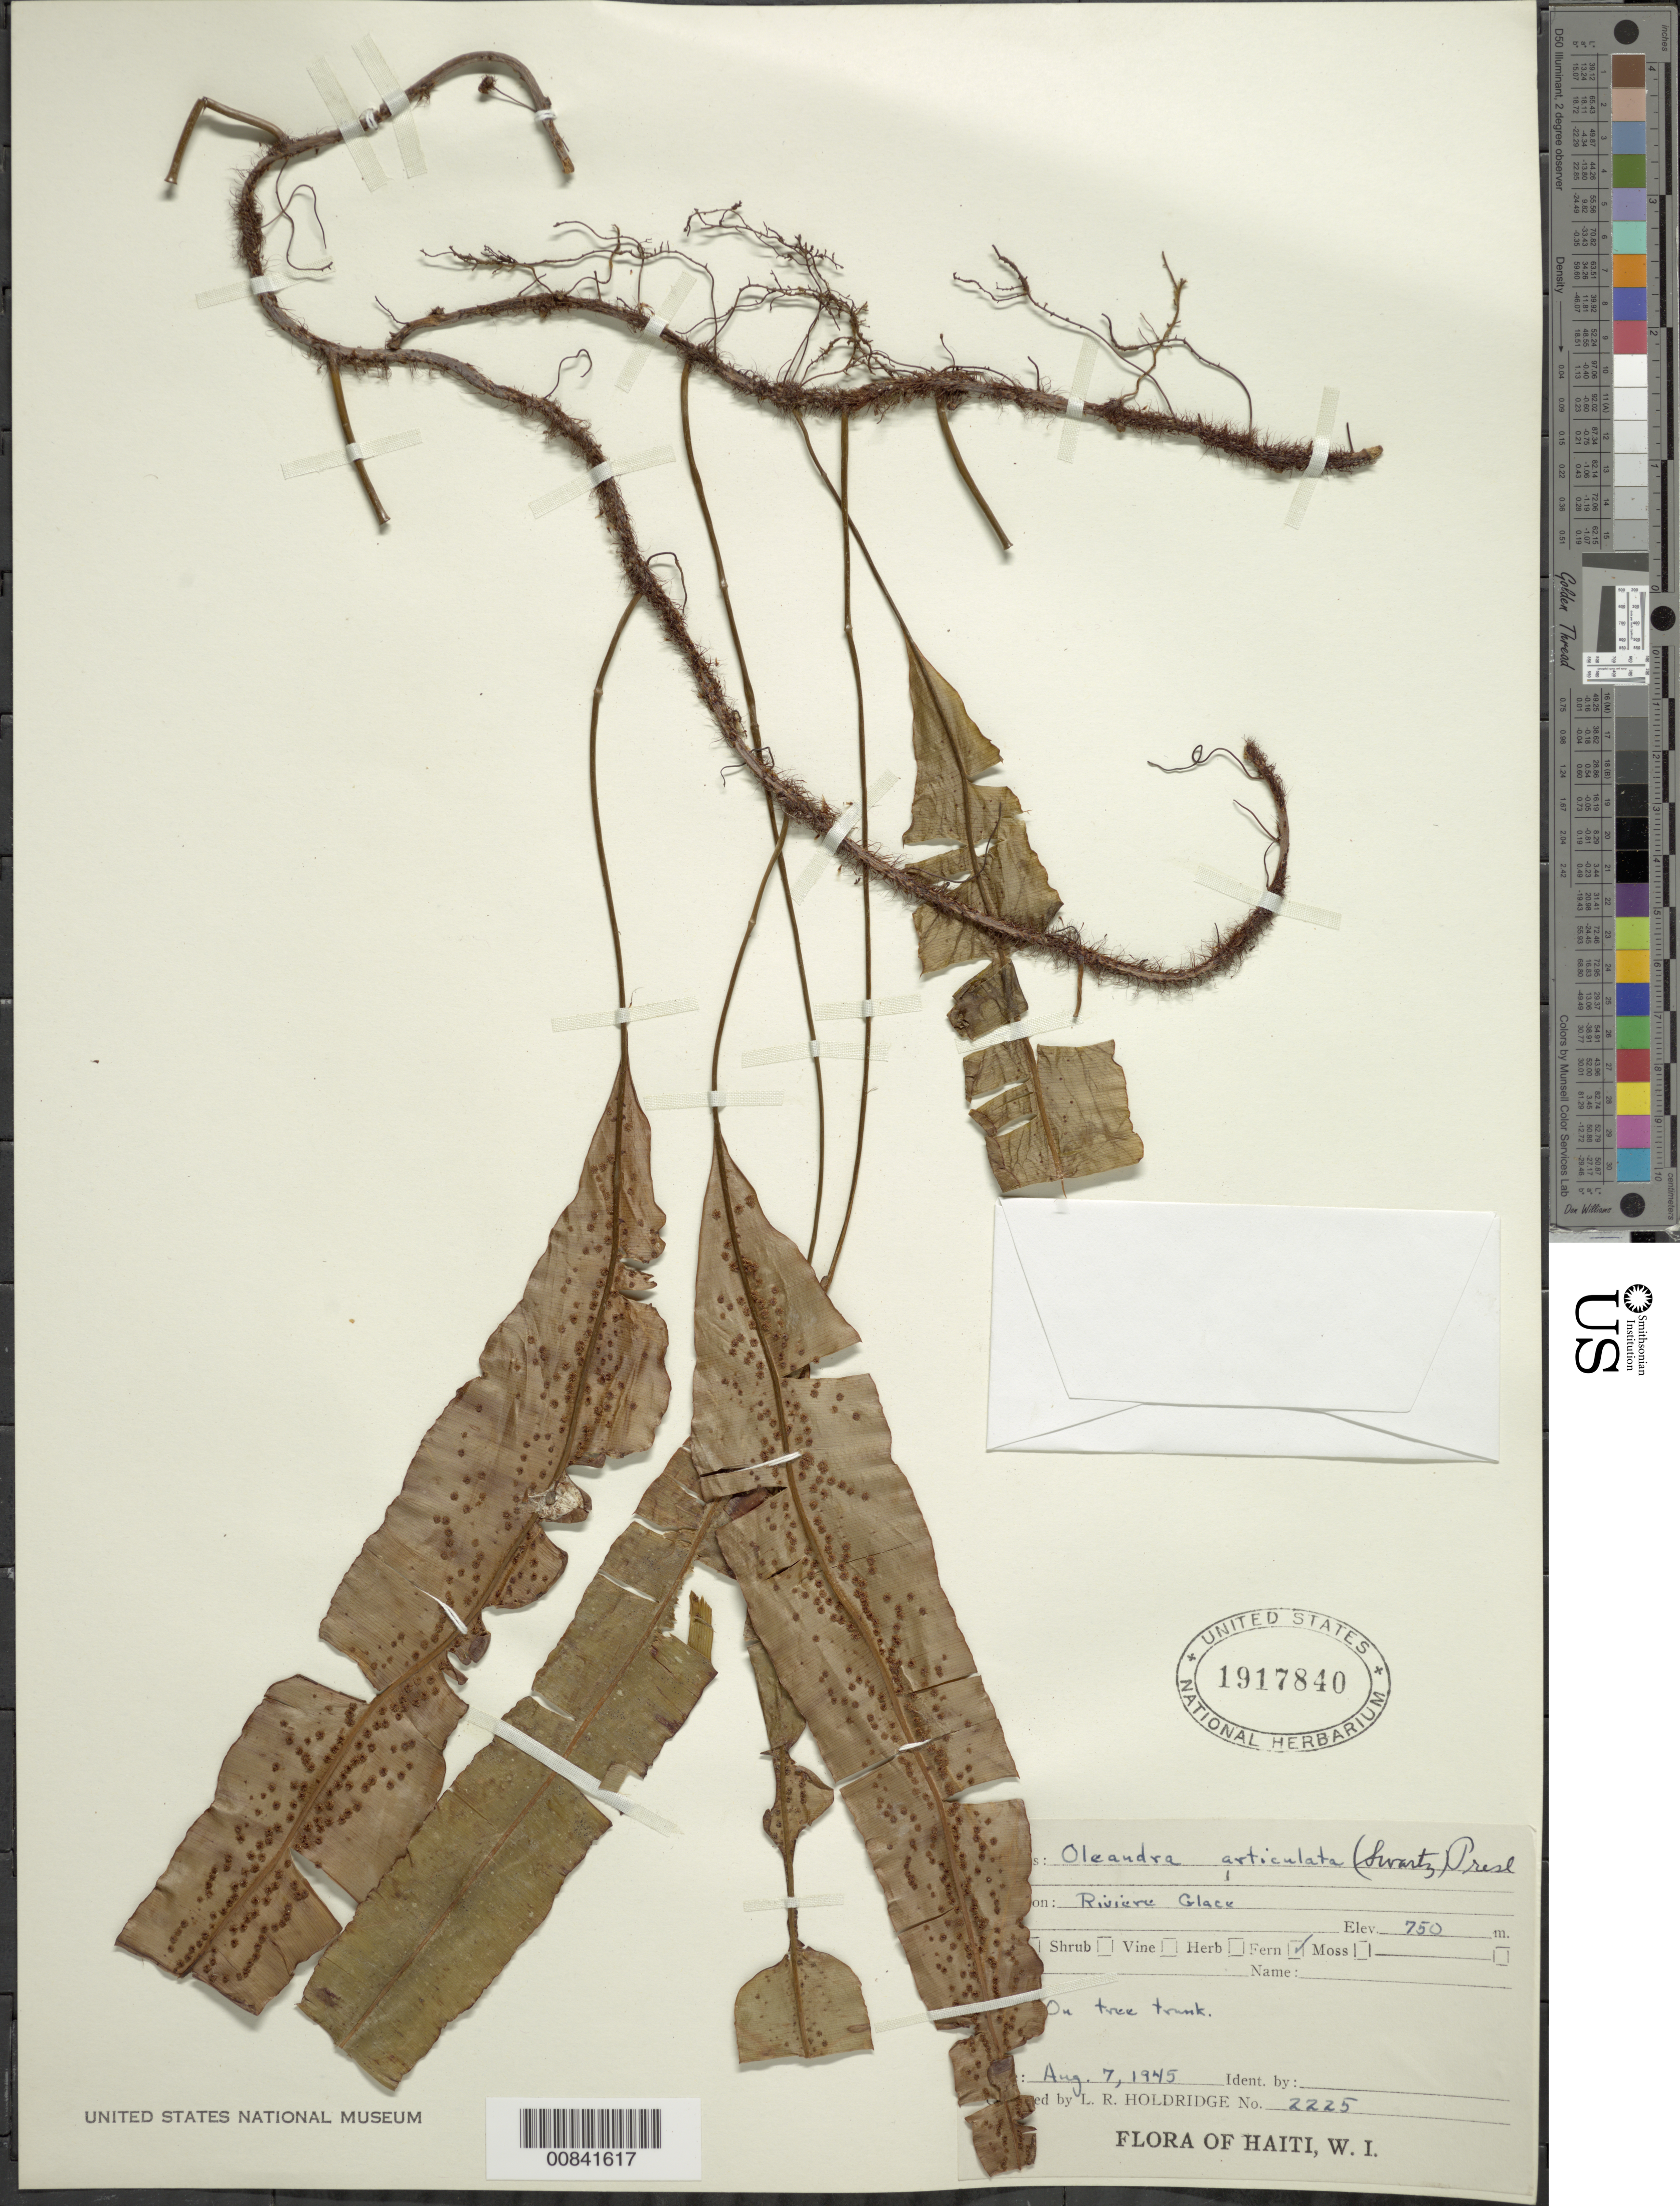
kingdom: Plantae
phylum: Tracheophyta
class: Polypodiopsida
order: Polypodiales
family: Oleandraceae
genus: Oleandra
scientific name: Oleandra articulata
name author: (Sw.) C. Presl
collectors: L. Holdridge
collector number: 2225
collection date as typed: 07 Aug 1945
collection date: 1945-08-07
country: Haiti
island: Hispaniola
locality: Riviere Glace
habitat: Tree trunk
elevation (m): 750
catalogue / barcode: US 1917840